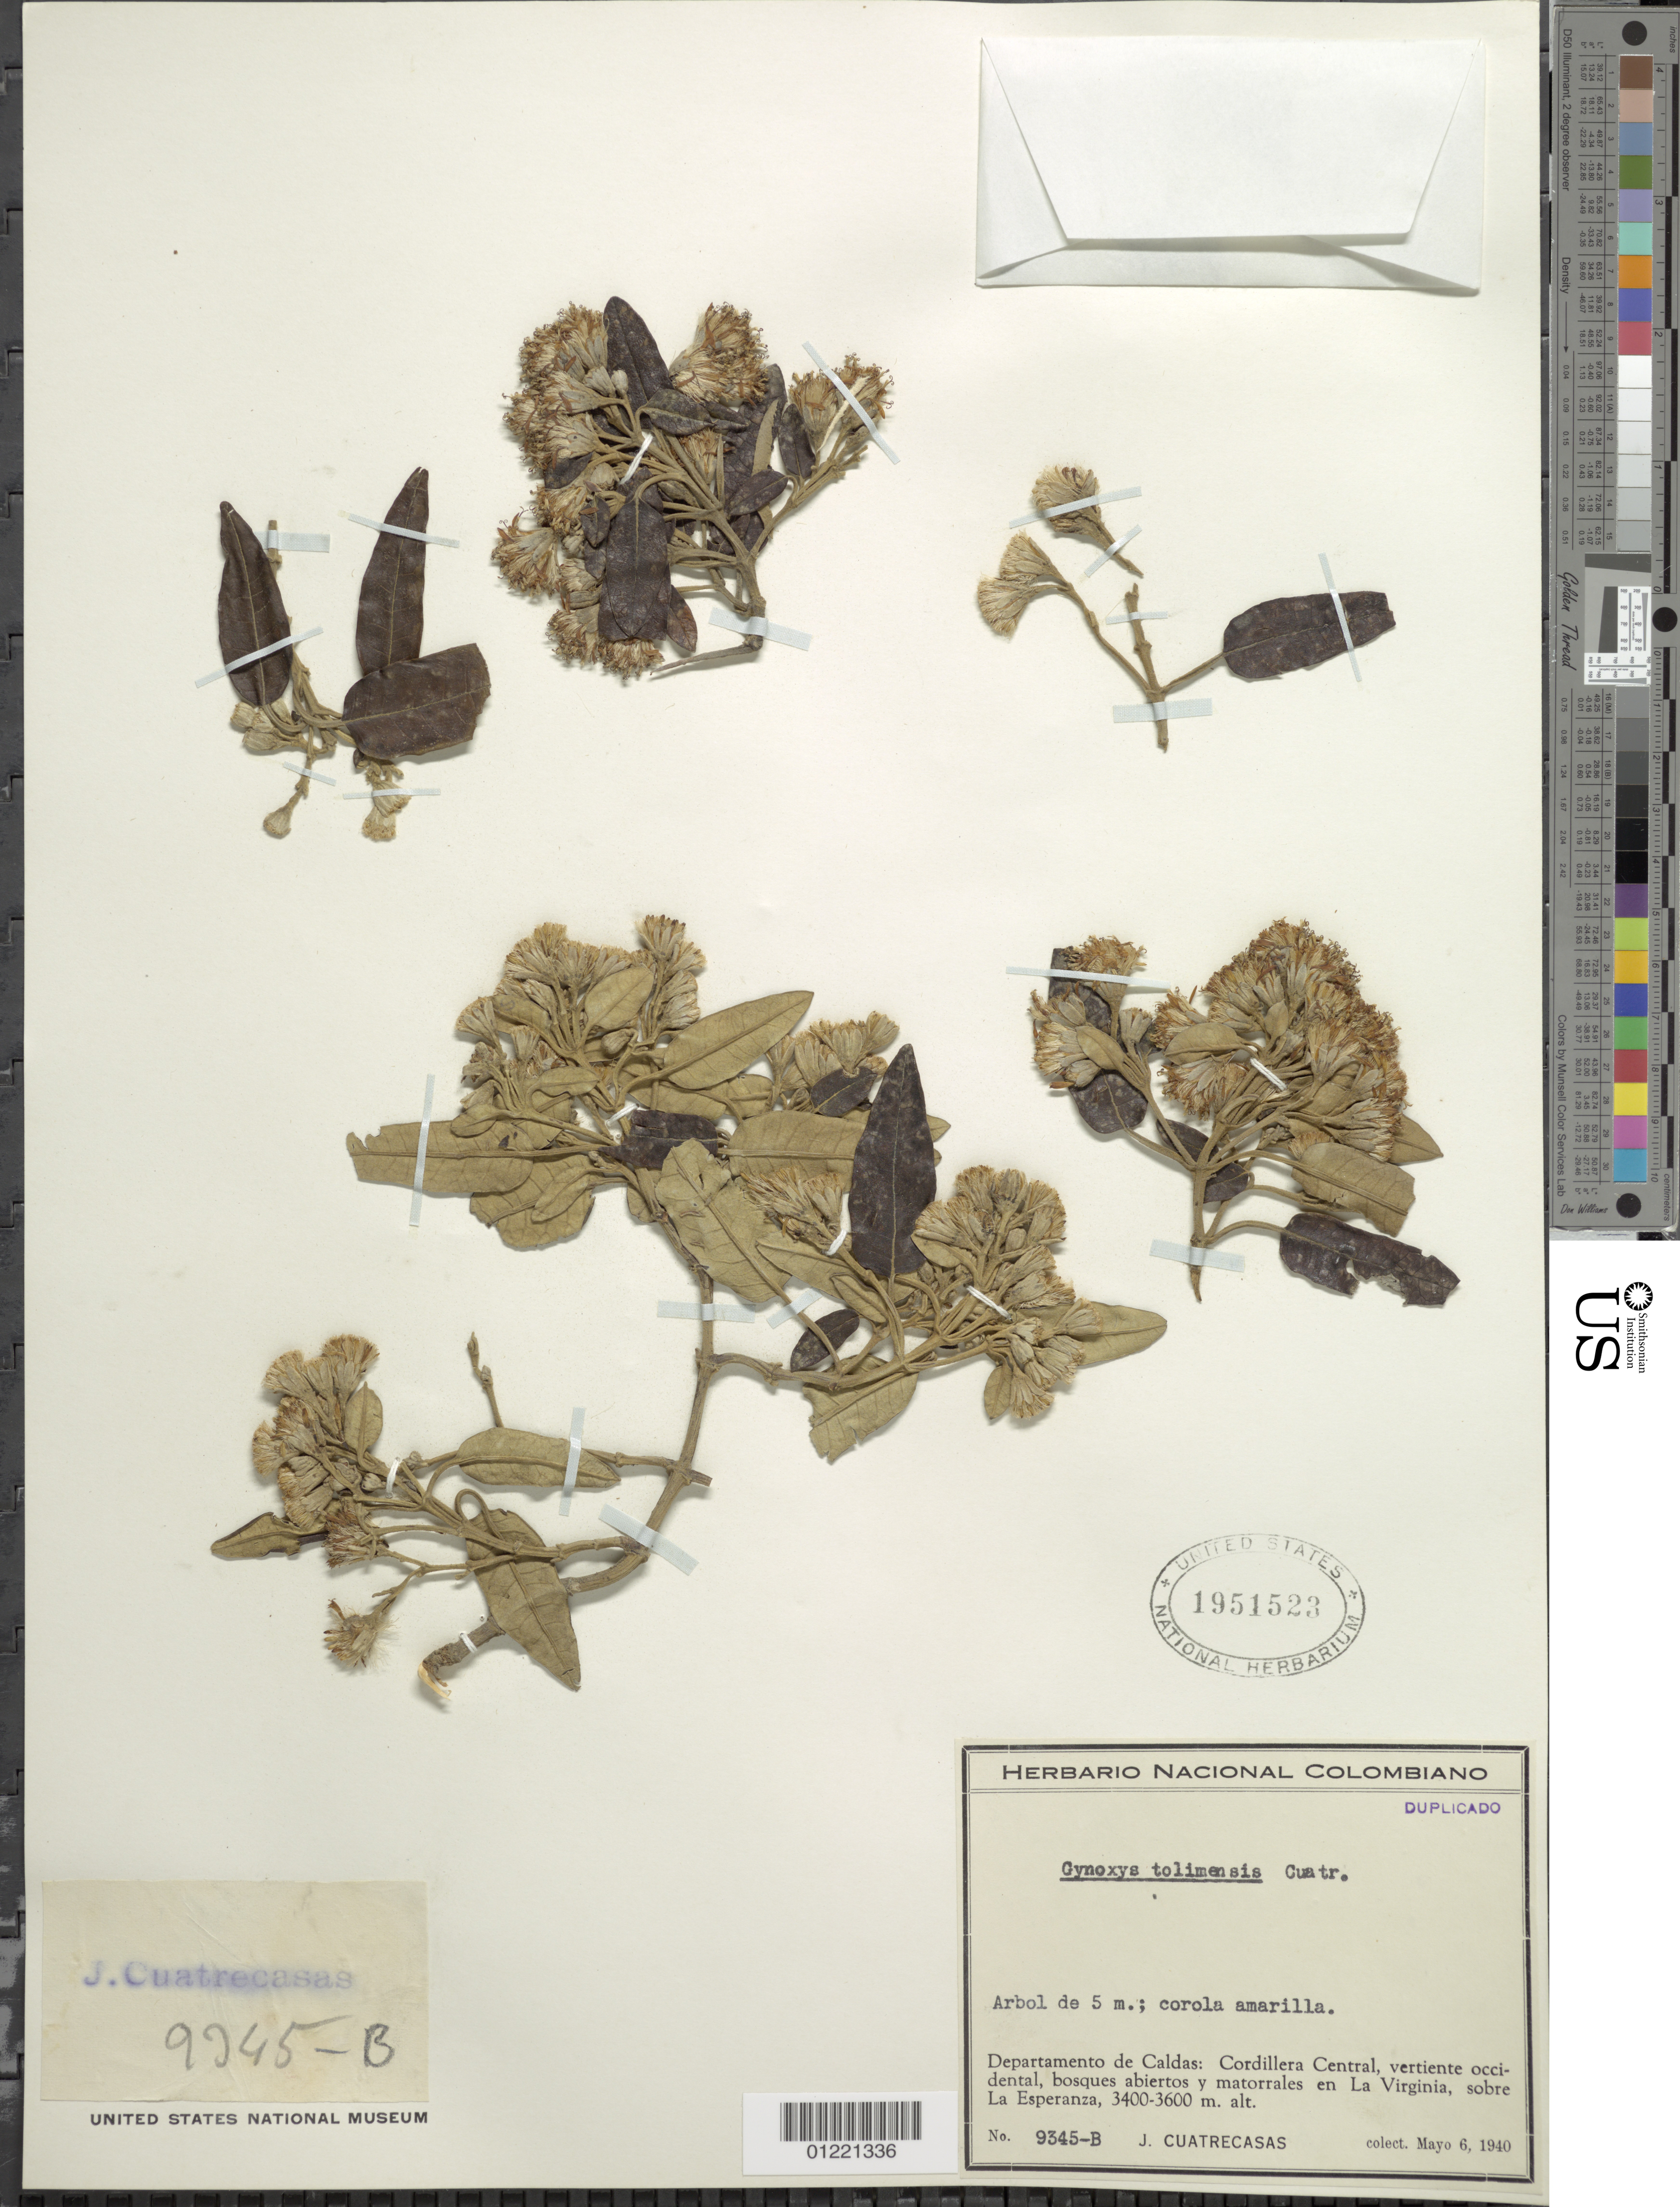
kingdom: Plantae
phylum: Tracheophyta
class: Magnoliopsida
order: Asterales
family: Asteraceae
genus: Gynoxys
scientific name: Gynoxys tolimensis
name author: Cuatrec.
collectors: J. Cuatrecasas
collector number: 9345B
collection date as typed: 06 May 1940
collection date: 1940-05-06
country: Colombia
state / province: Caldas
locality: Cordillera Central, vertiente occidental, en La Virginia Sobre La Esperanza.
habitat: bosques abiertos y matorrales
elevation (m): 3400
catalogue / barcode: US 1951523